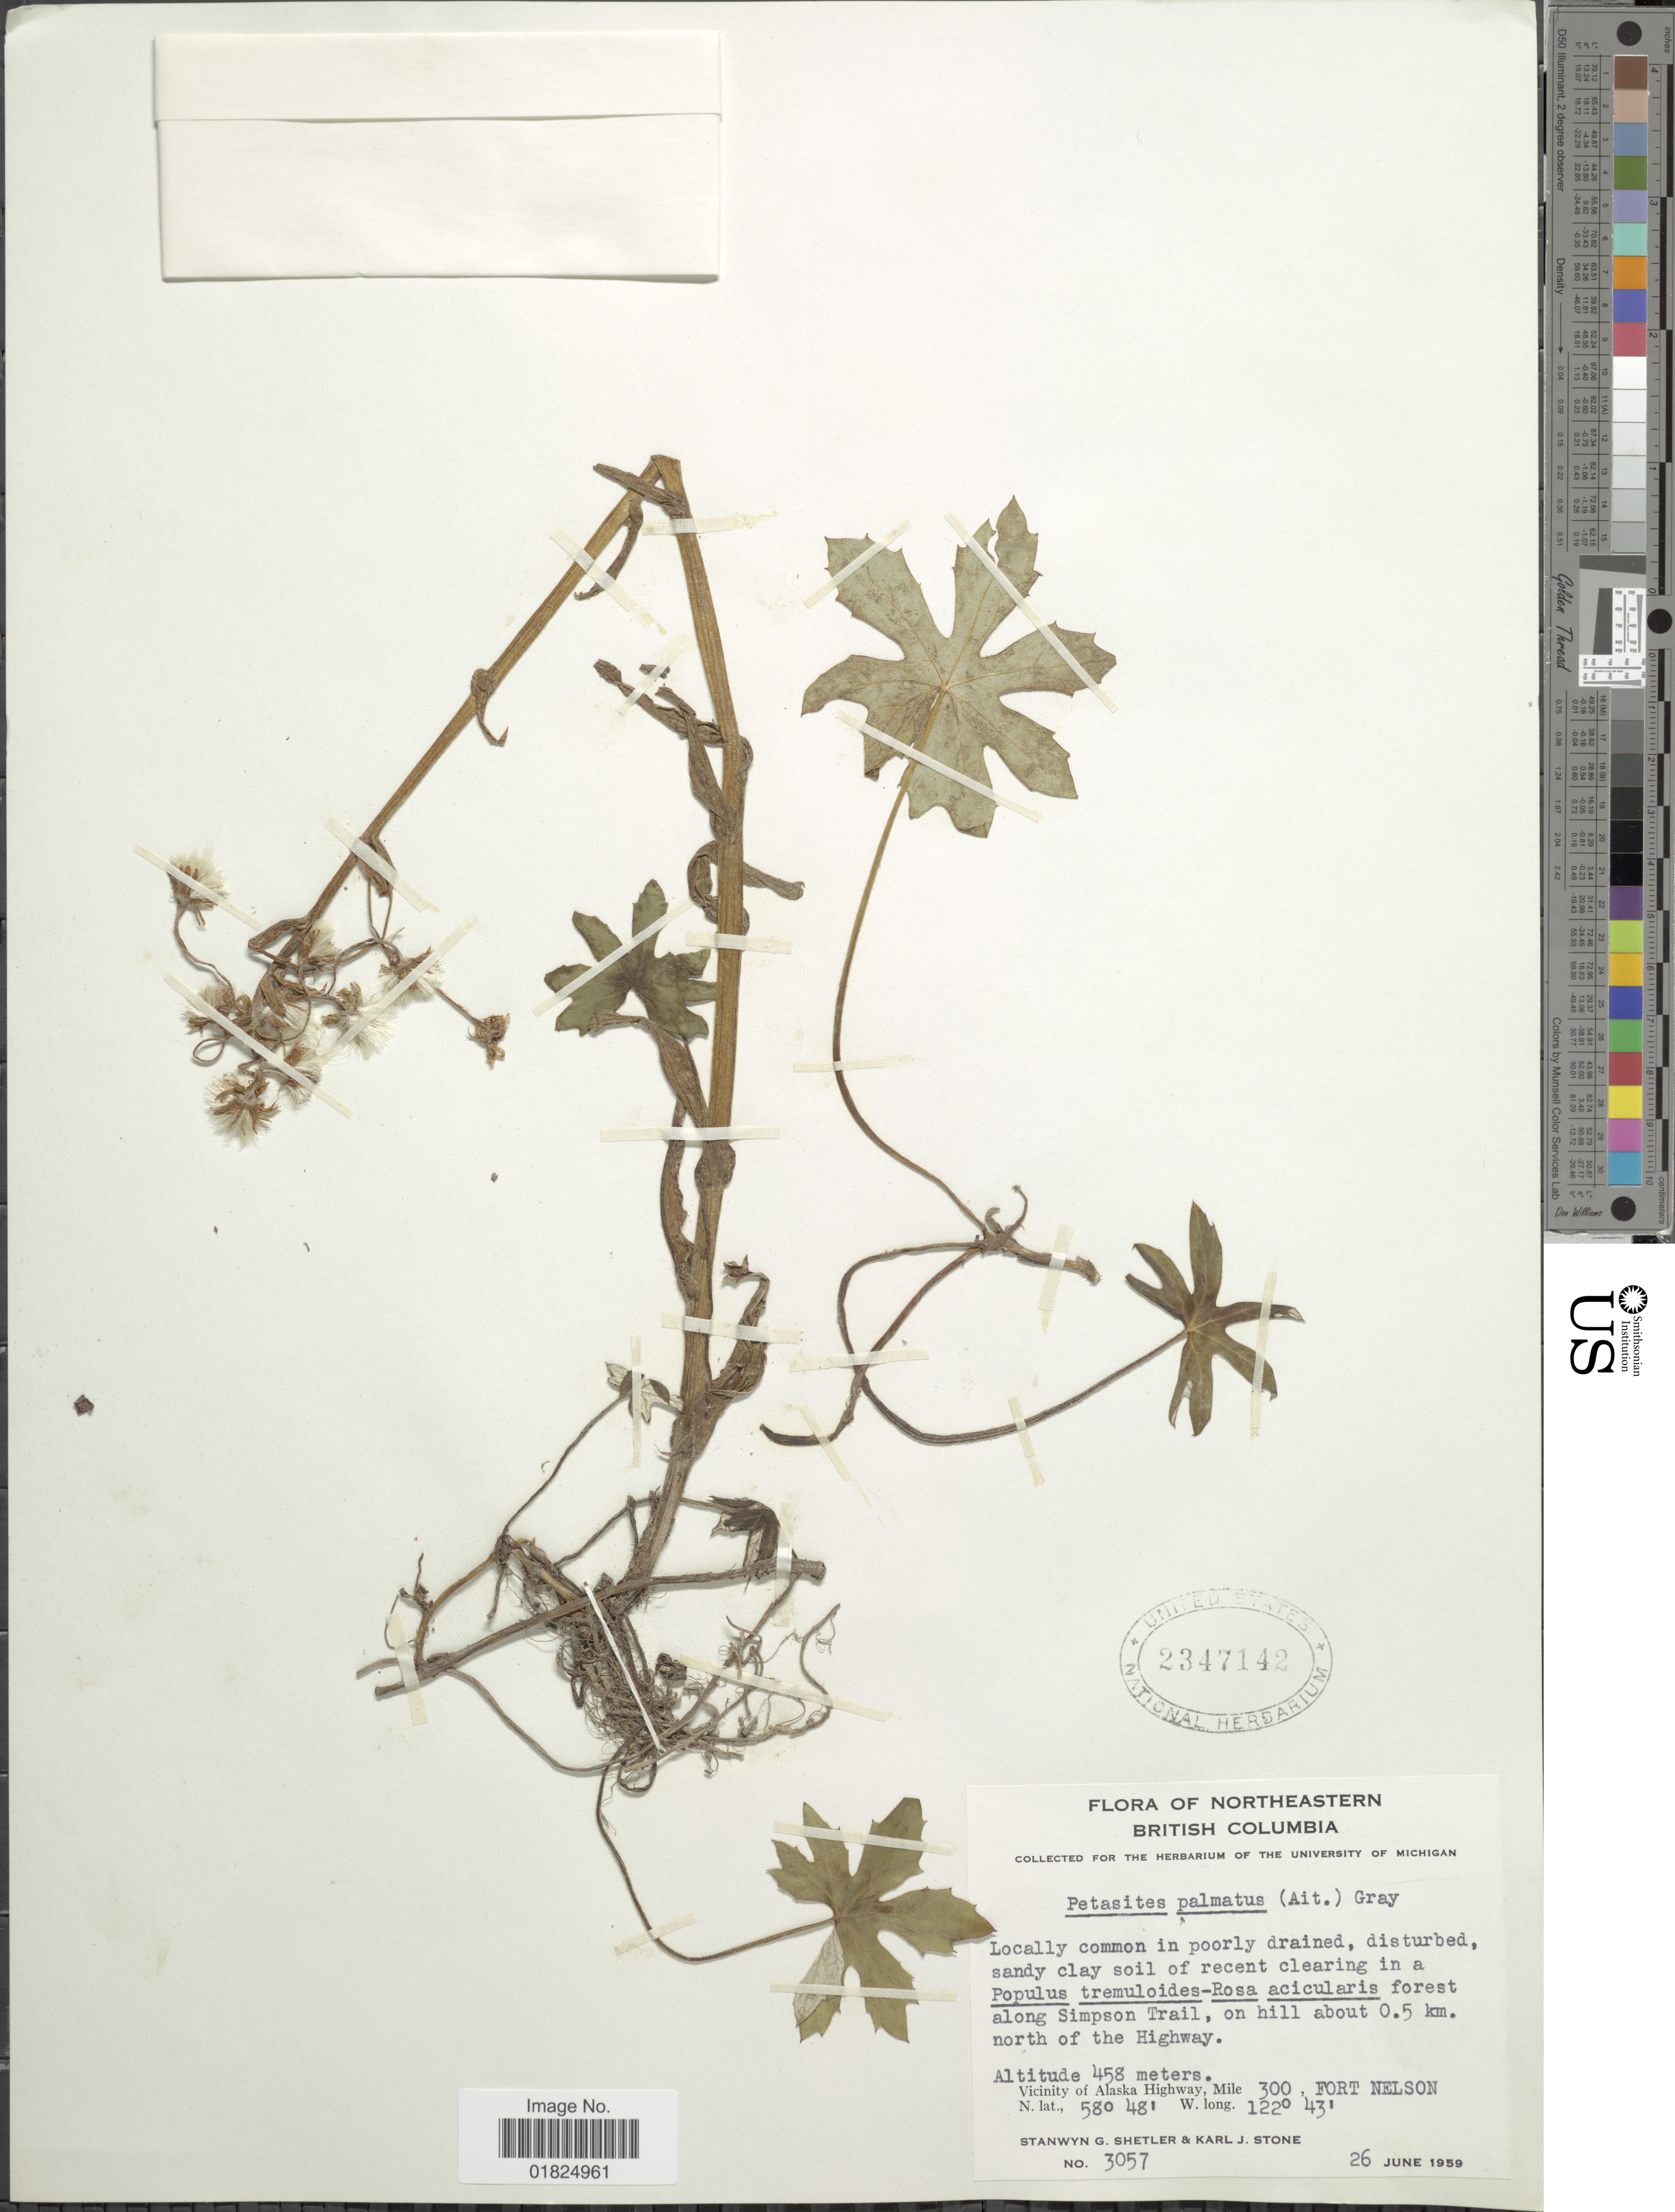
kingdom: Plantae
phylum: Tracheophyta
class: Magnoliopsida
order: Asterales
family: Asteraceae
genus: Petasites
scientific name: Petasites frigidus var. palmatus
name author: (Aiton) Cronq.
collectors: S. Shetler & K. J. Stone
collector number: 305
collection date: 1959-06-26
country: Canada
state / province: British Columbia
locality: Northeastern British Columbia, forest along Simpson Trail, on hill about 0.5 km. north of the Highway. Vicinity of Alaska Highway, Mile 300, Fort Nelson.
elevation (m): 458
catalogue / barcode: US 2347142